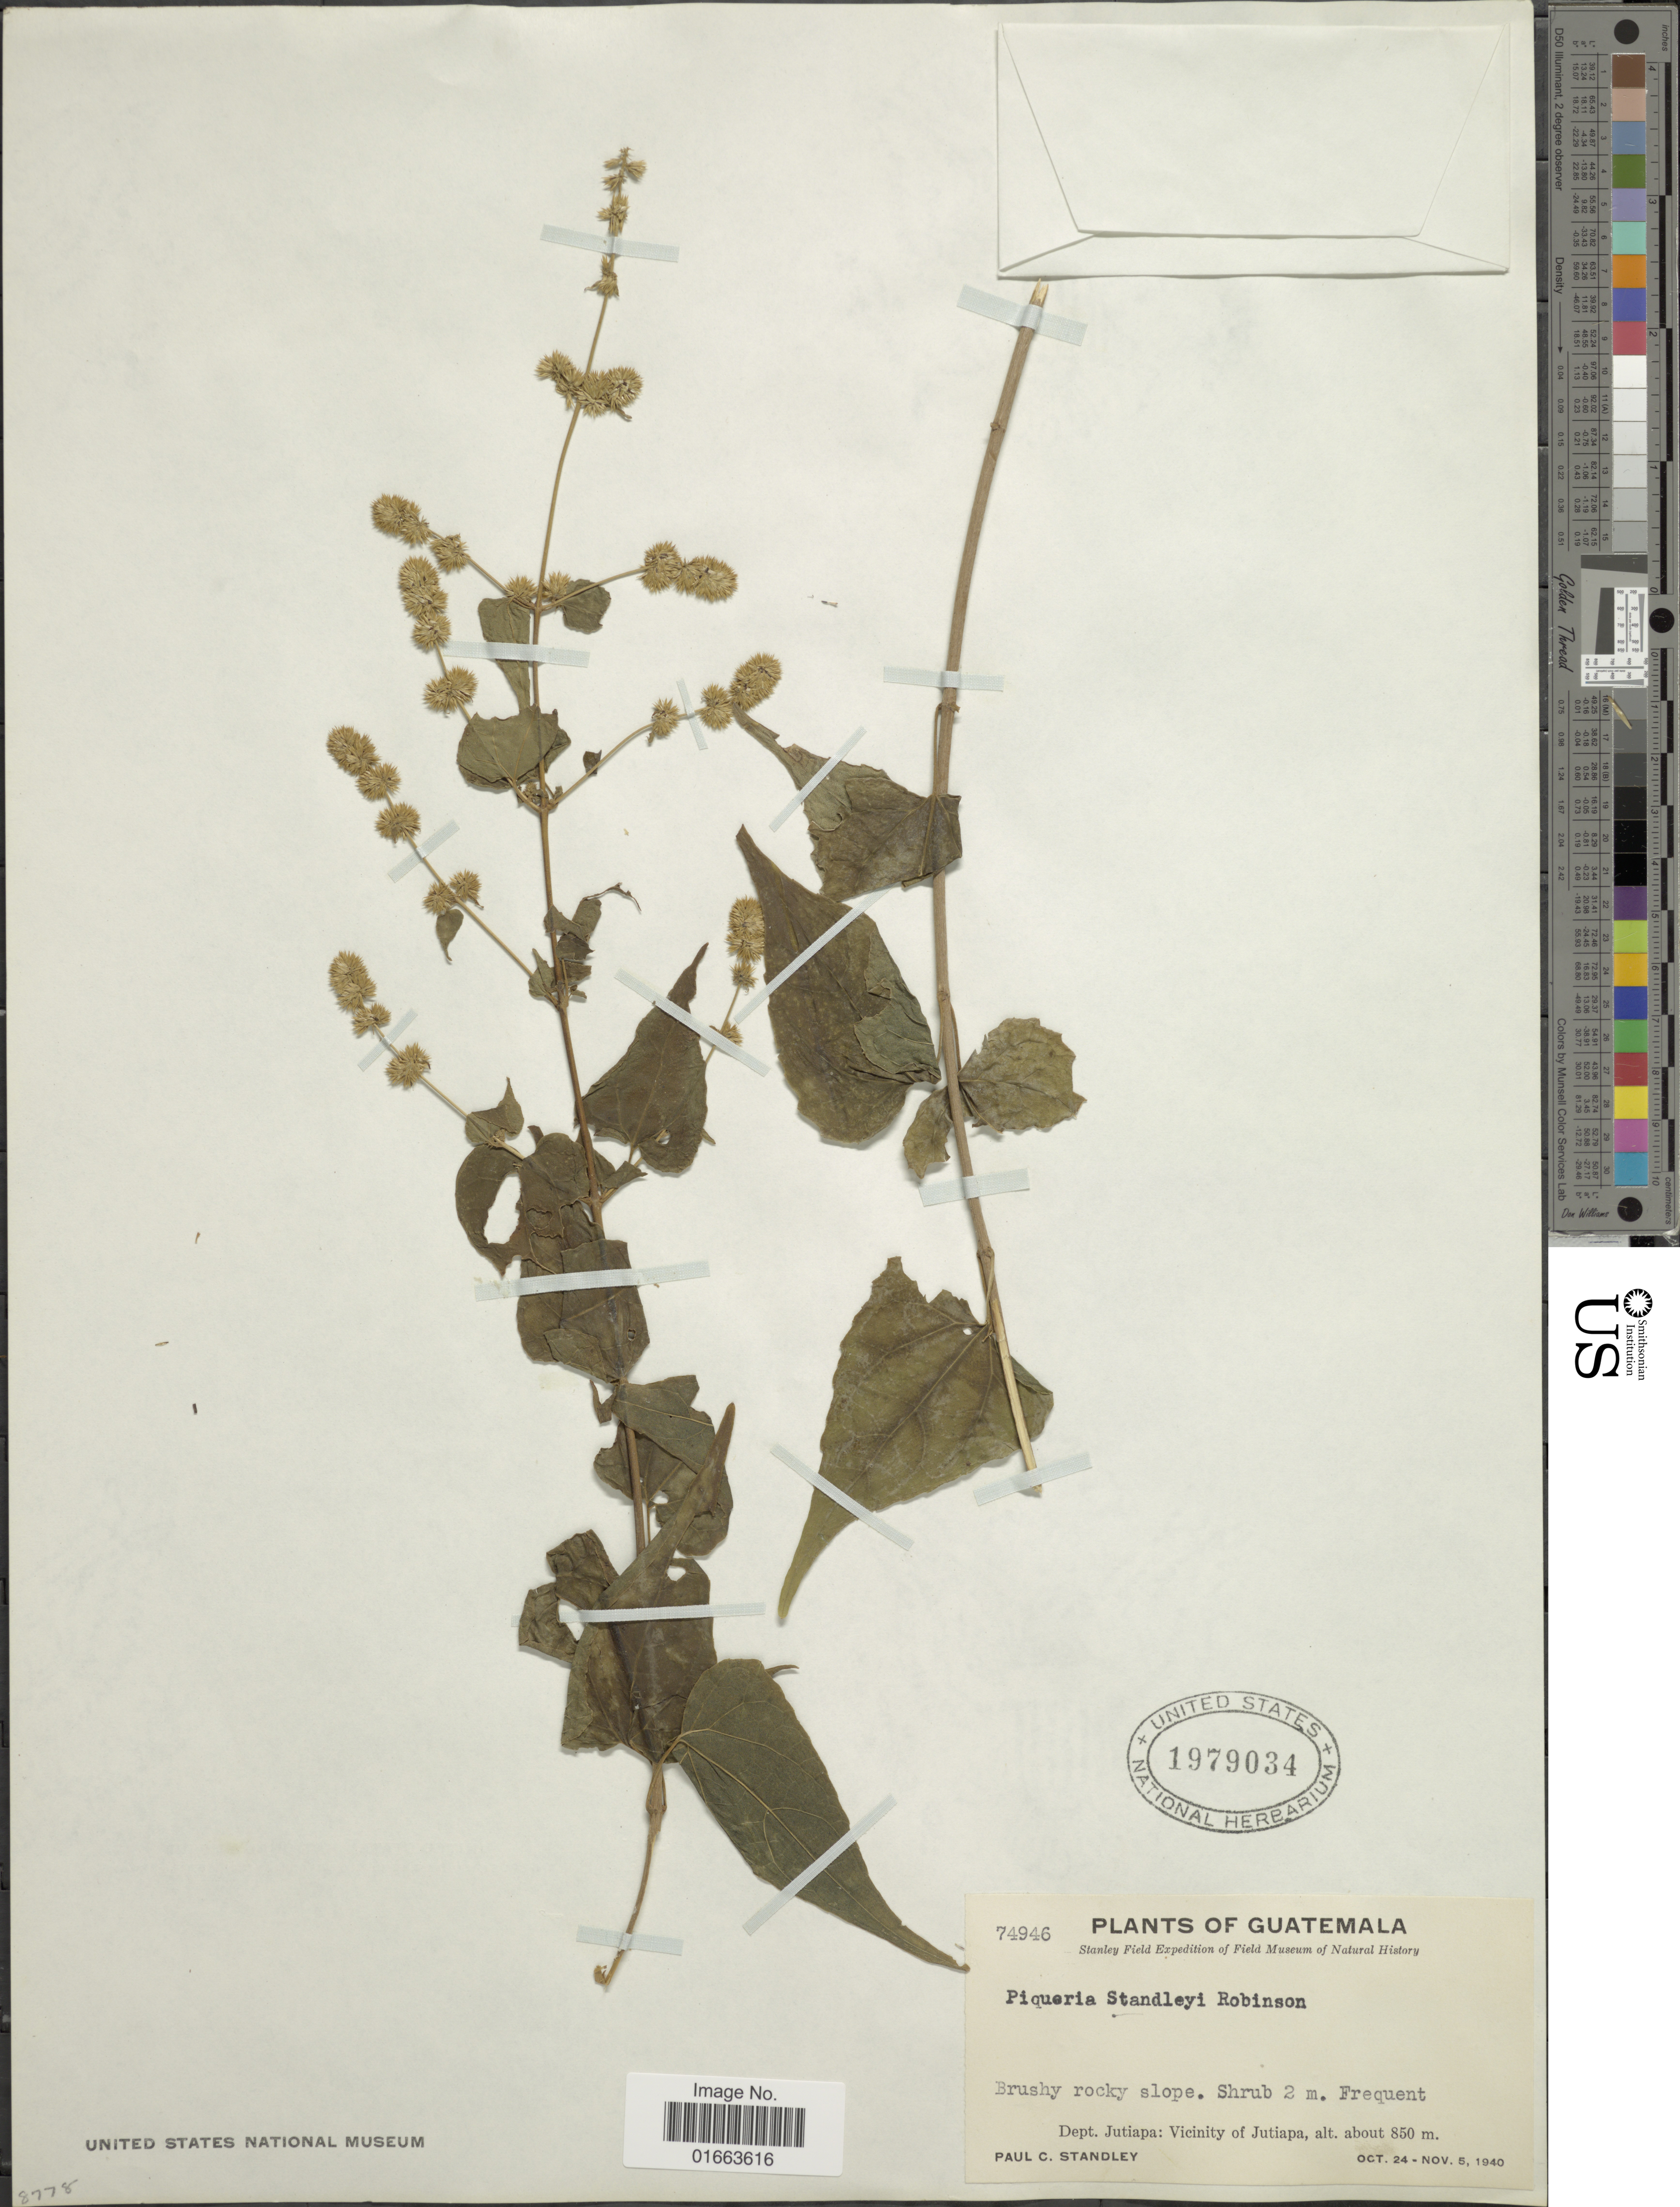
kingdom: Plantae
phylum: Tracheophyta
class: Magnoliopsida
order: Asterales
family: Asteraceae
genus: Koanophyllon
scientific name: Koanophyllon standleyi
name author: (B.L. Rob.) R.M. King & H. Rob.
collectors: P. C. Standley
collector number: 74946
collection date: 1940-10-24/1940-11-05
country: Guatemala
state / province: Jutiapa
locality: Brushy rocky slope, Vicinity of Jutiapa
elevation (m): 850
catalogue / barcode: US 1979034